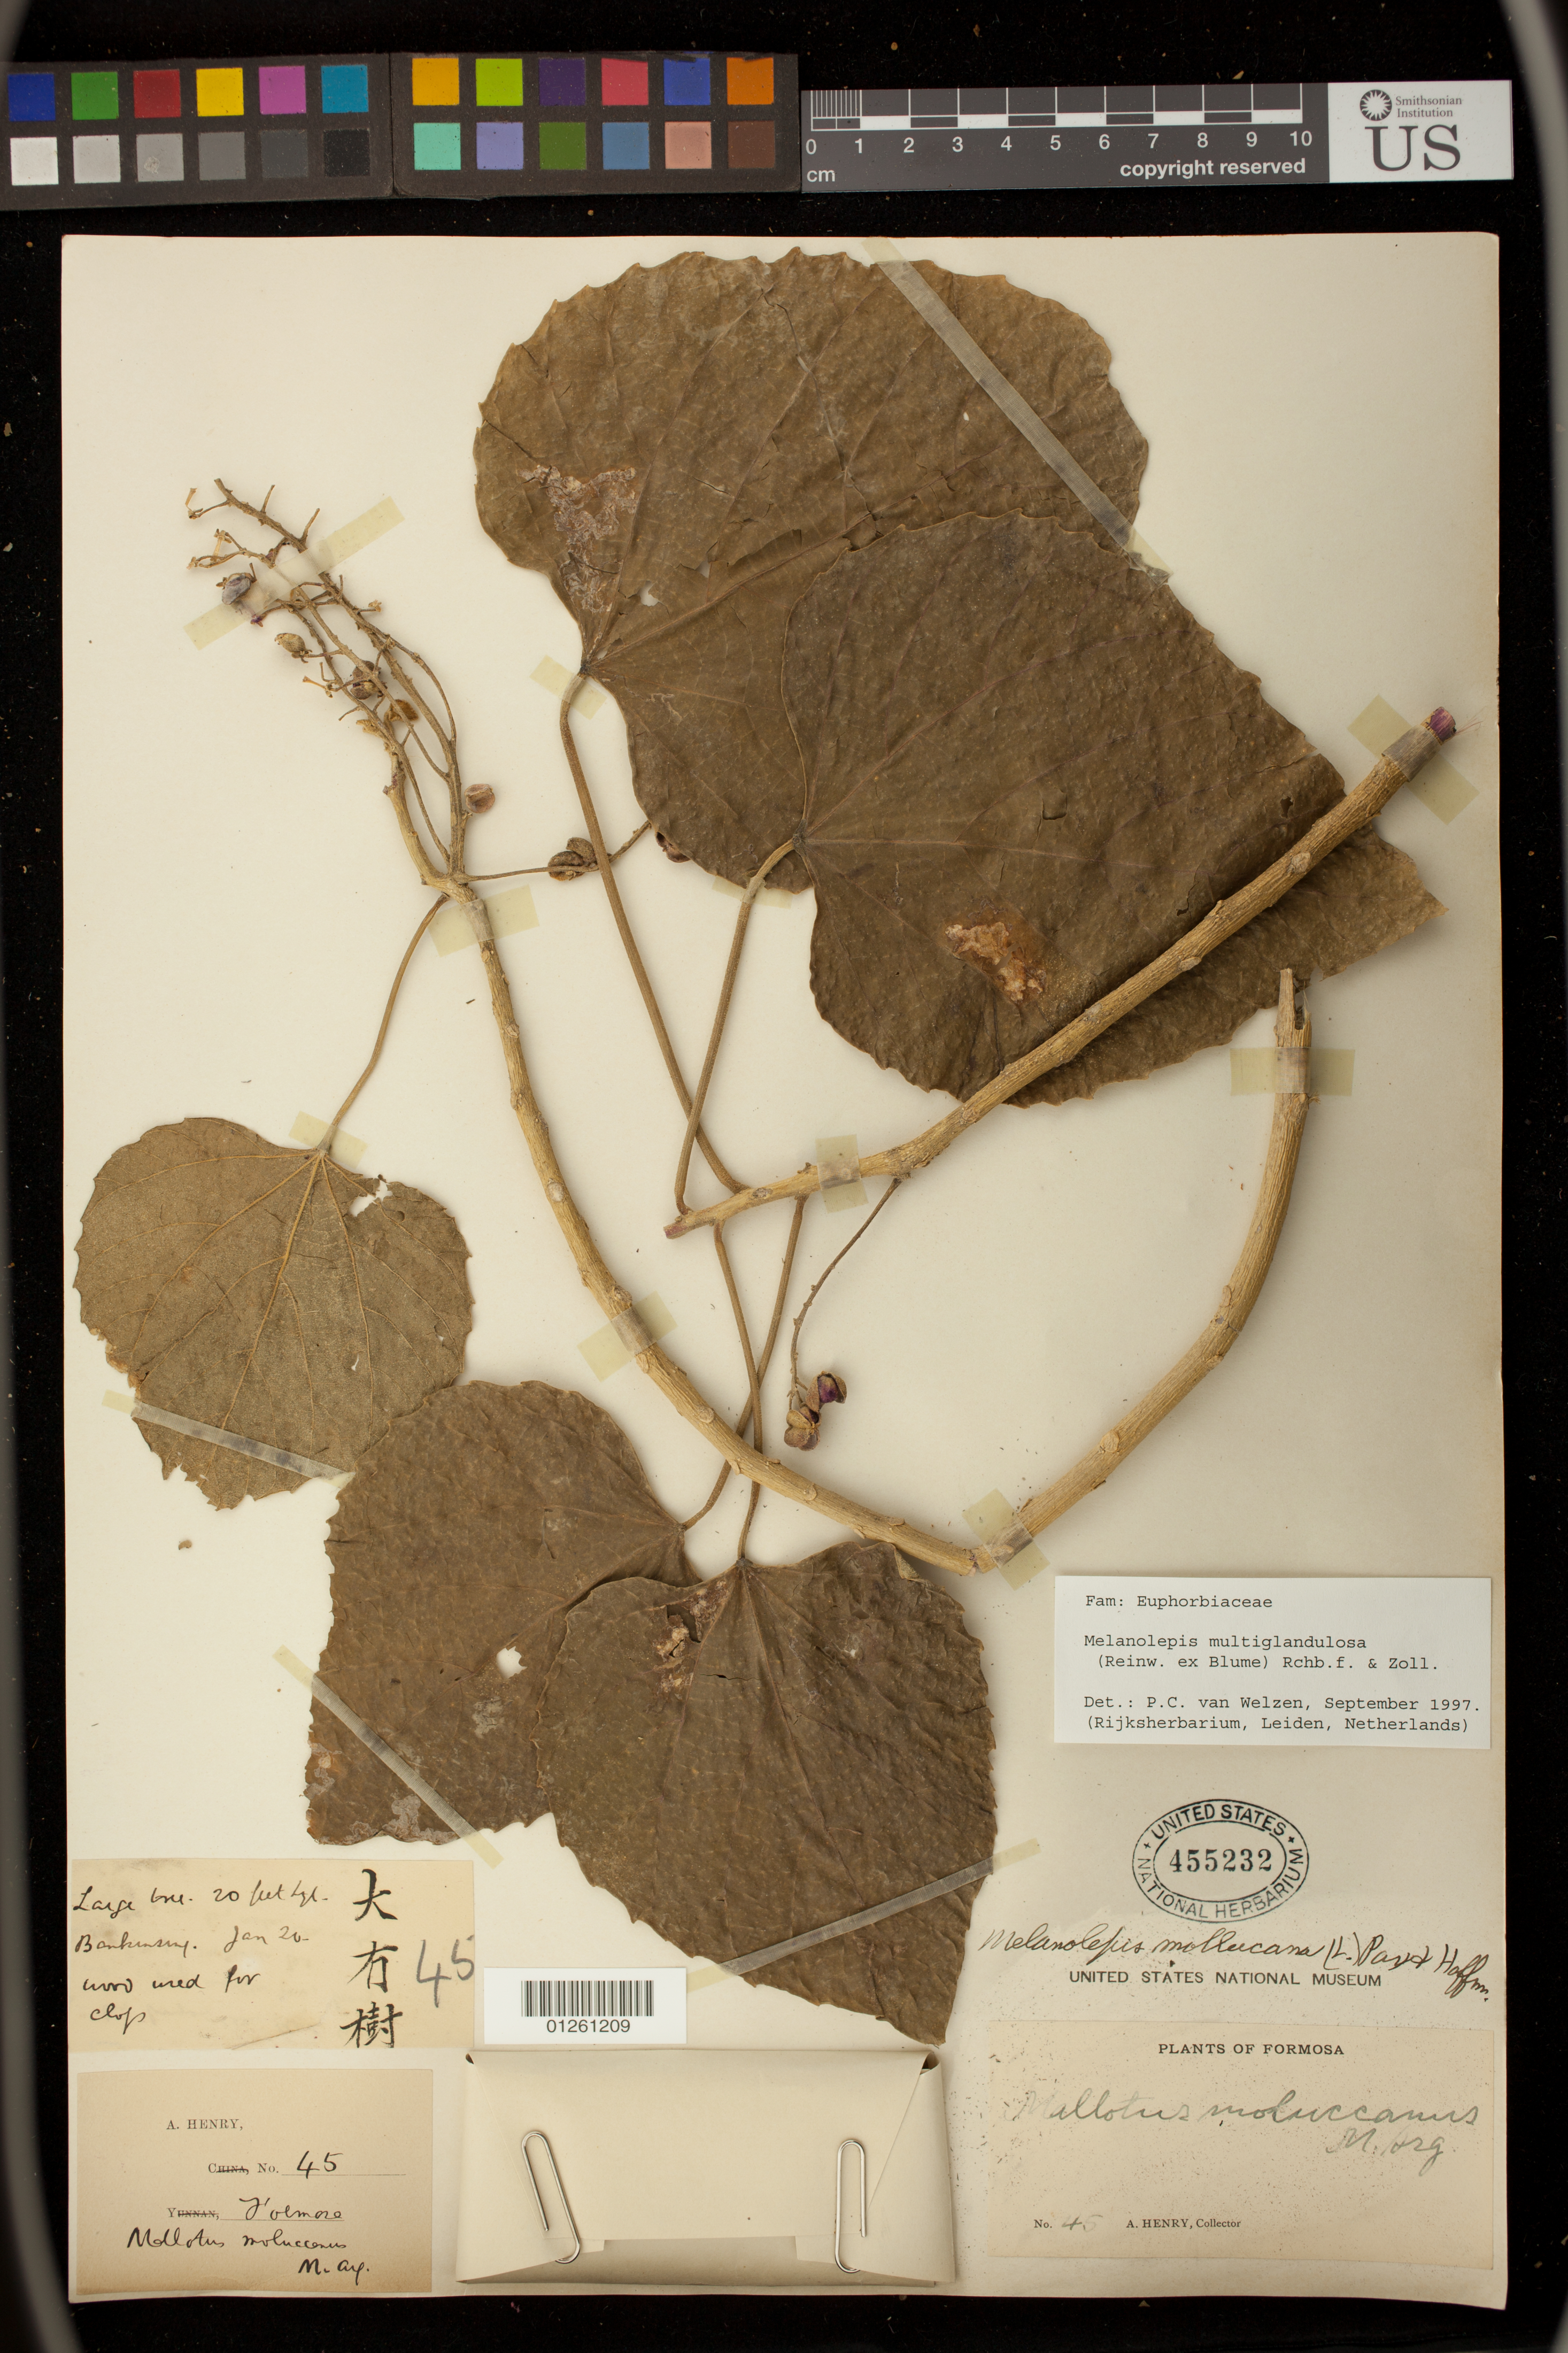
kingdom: Plantae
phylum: Tracheophyta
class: Magnoliopsida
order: Malpighiales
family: Euphorbiaceae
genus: Melanolepis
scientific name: Melanolepis multiglandulosa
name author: (Reinw. ex Blume) Rchb. f. & Zoll.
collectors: A. Henry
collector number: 45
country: Taiwan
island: Taiwan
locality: (Formosa), Bankinsing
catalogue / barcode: US 455232